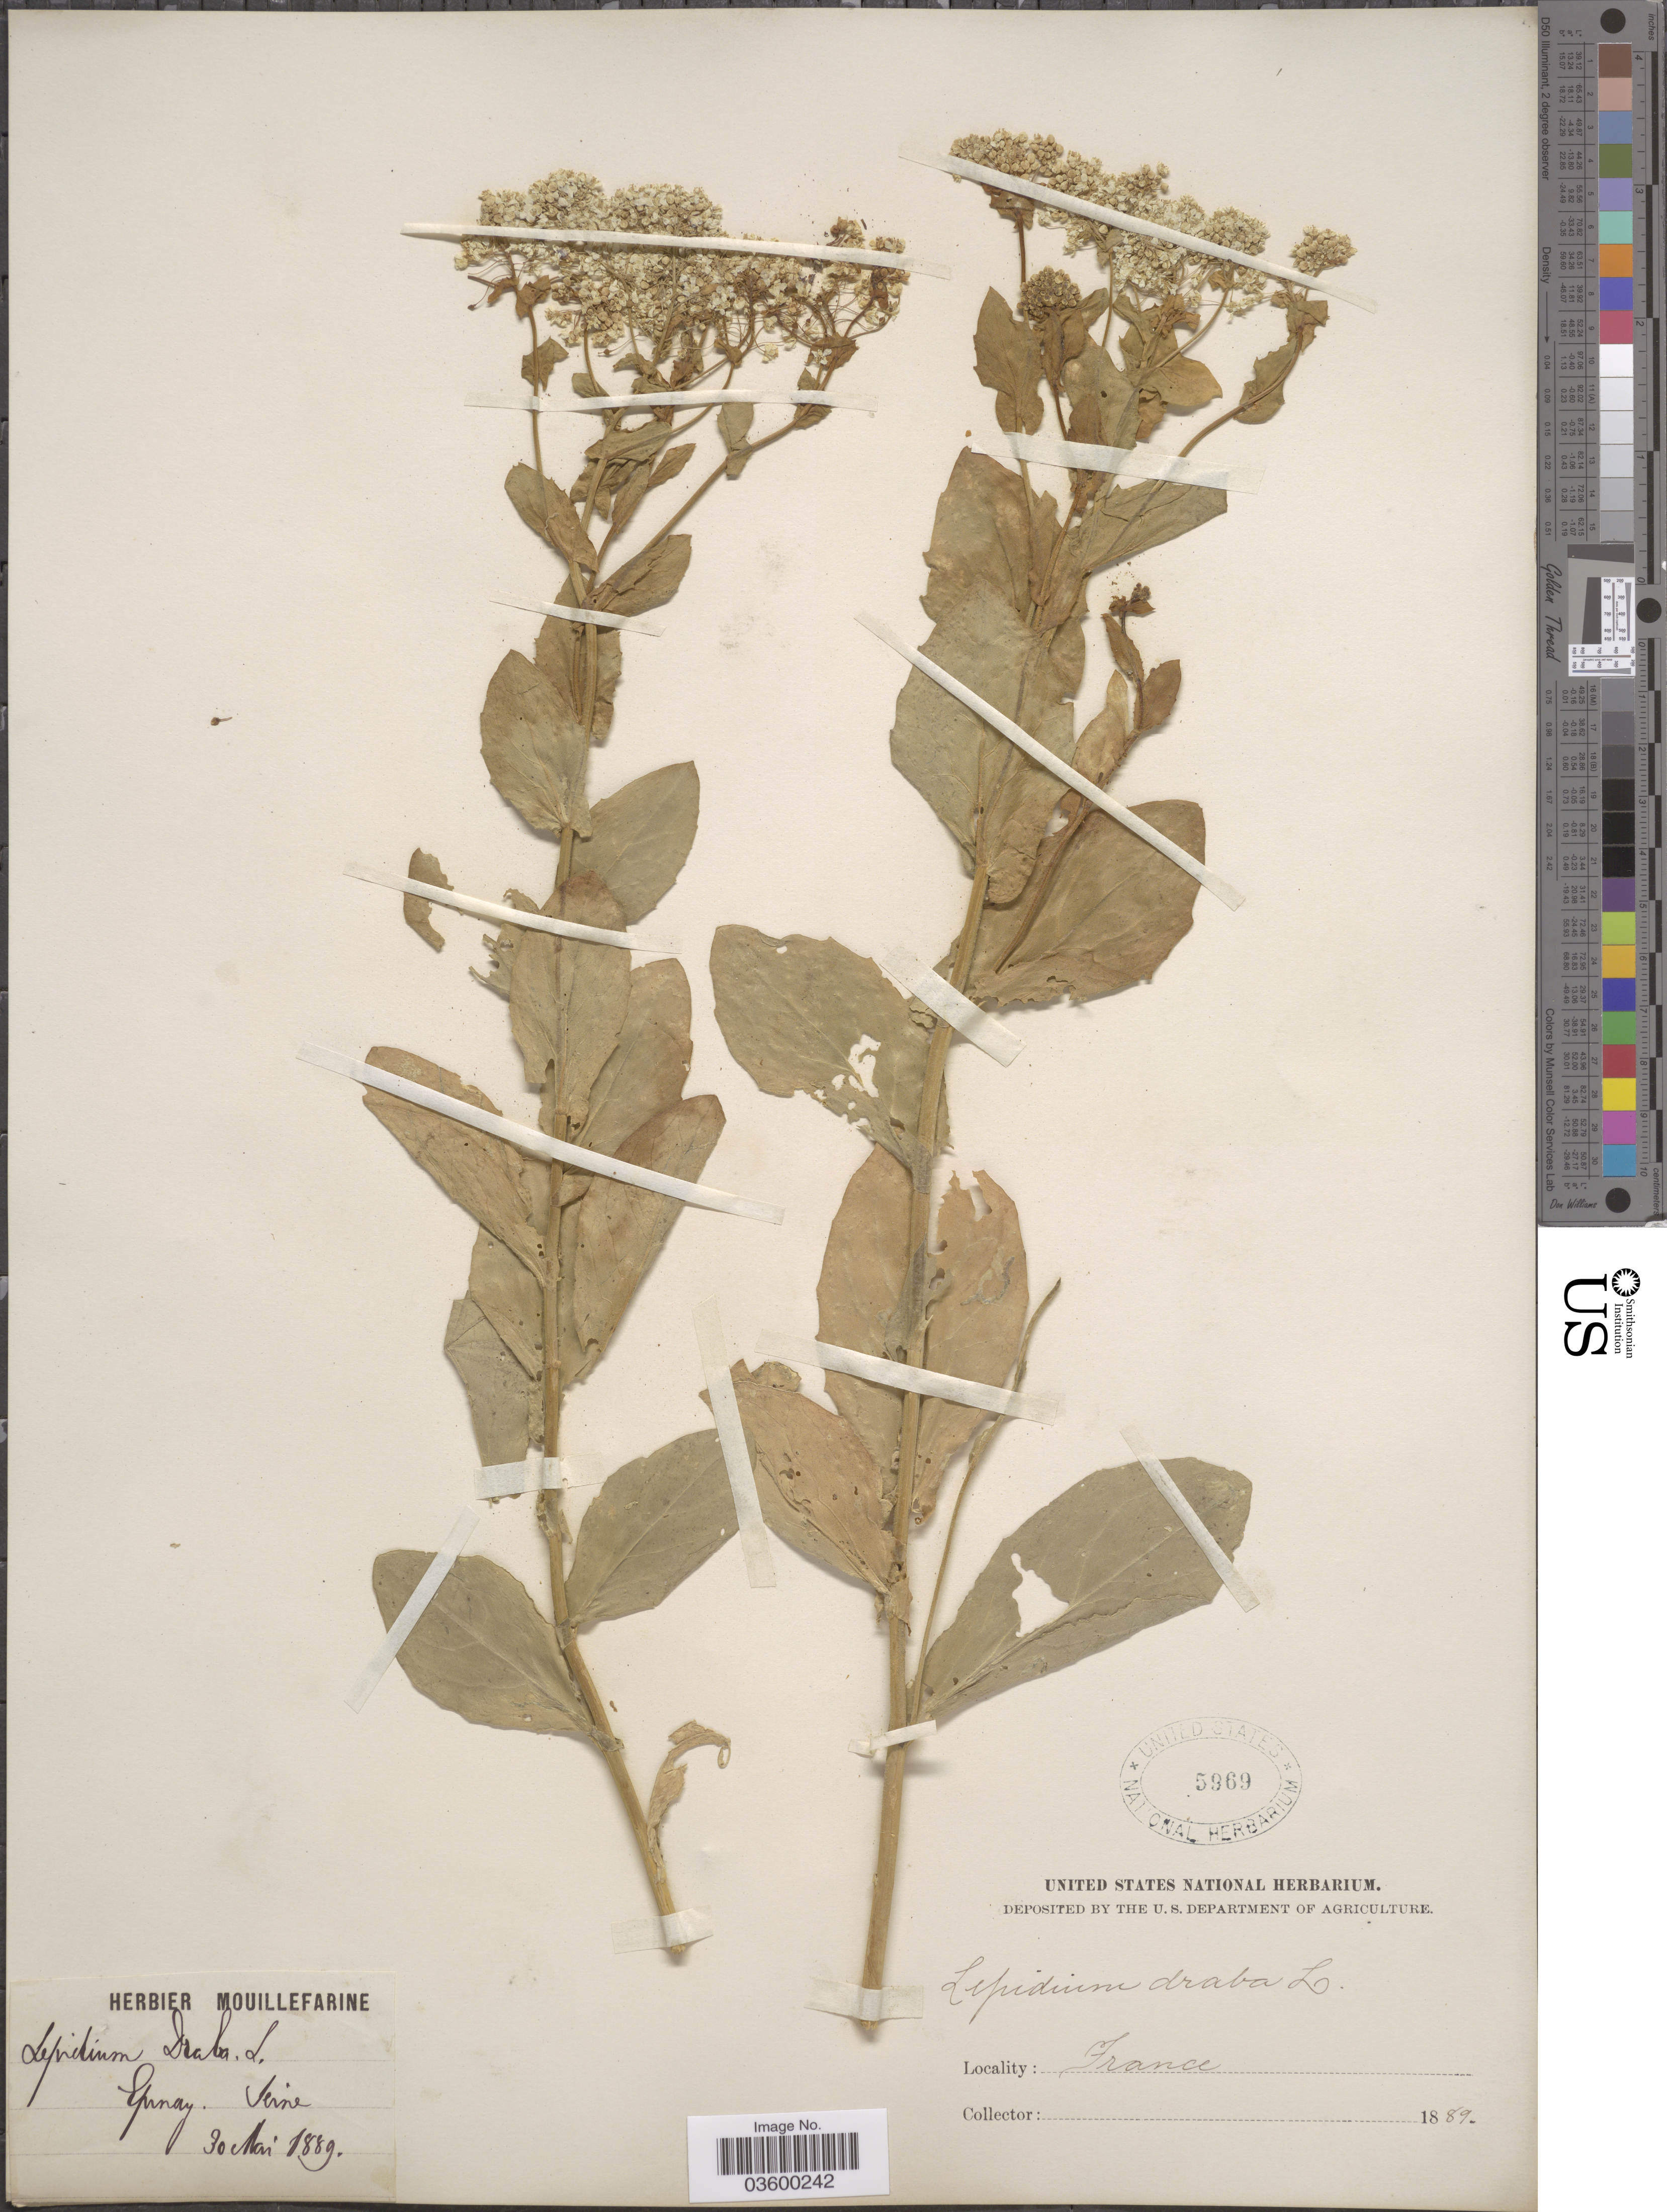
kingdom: Plantae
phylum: Tracheophyta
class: Magnoliopsida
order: Brassicales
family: Brassicaceae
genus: Lepidium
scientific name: Lepidium draba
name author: L.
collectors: ex herb. Mouillefarine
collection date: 1889-05-30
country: France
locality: Epinay Seine.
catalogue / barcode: US 5969